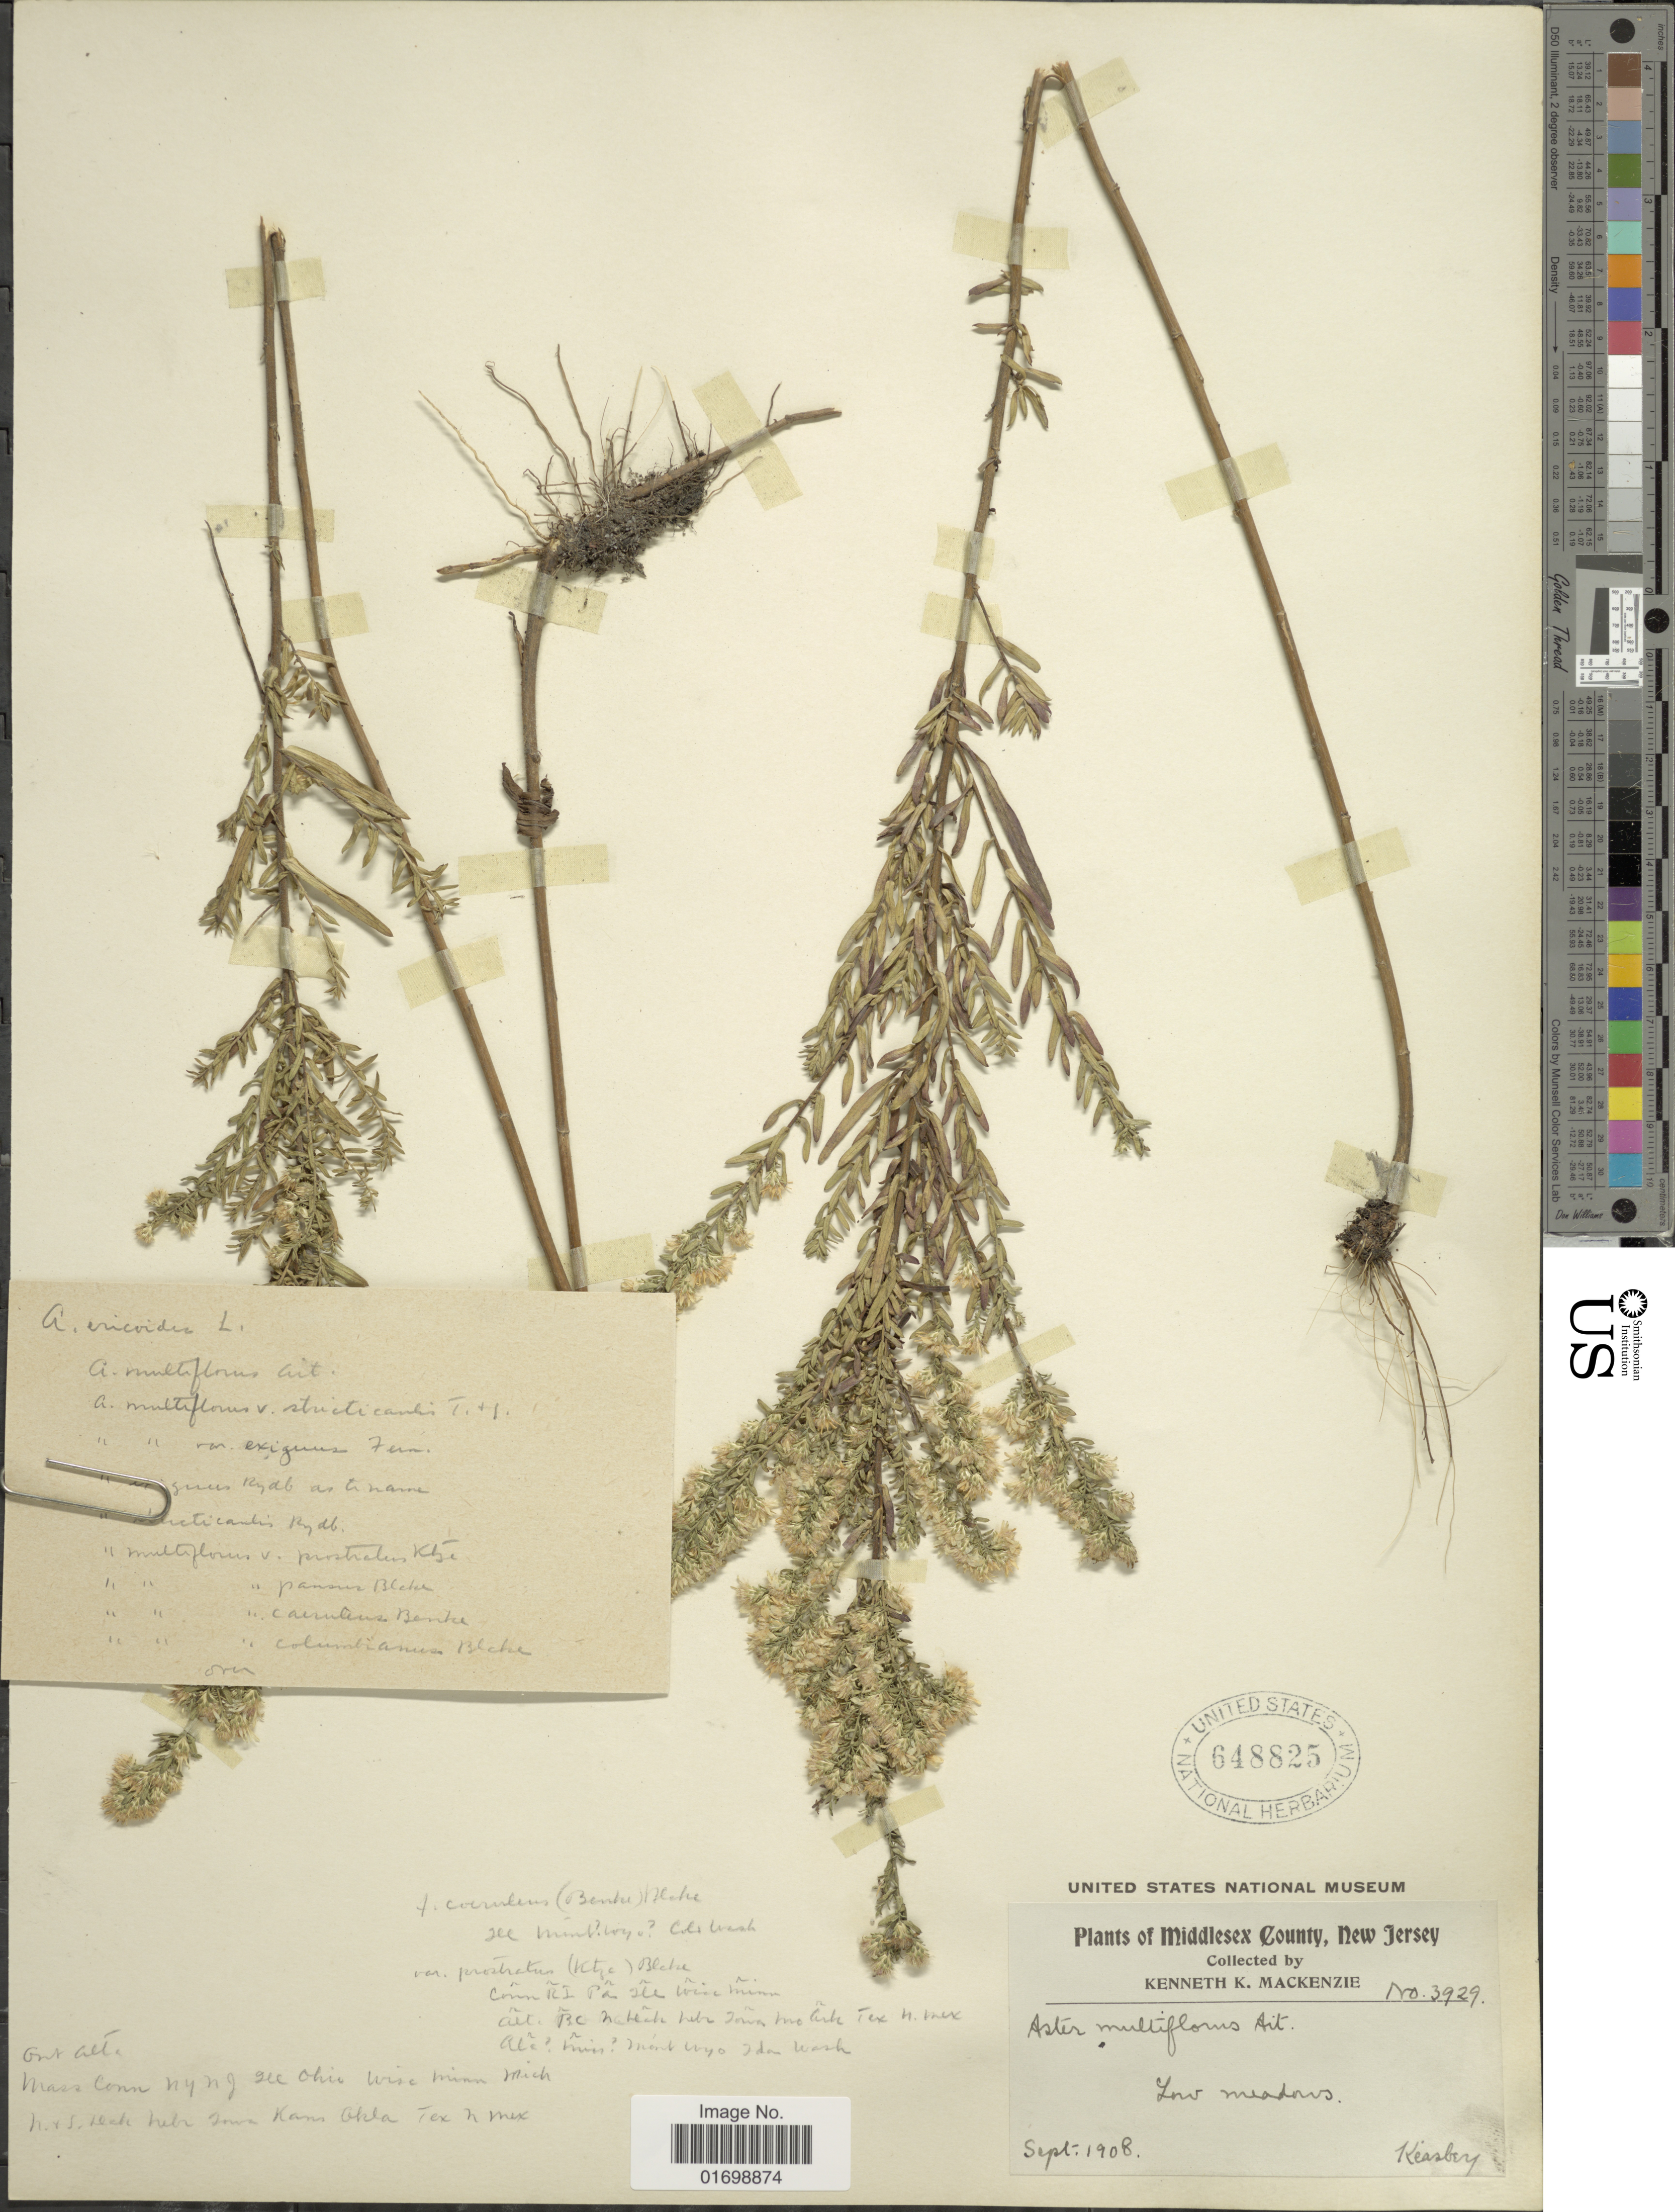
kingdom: Plantae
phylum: Tracheophyta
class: Magnoliopsida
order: Asterales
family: Asteraceae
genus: Symphyotrichum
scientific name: Symphyotrichum ericoides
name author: (L.) G.L. Nesom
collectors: K. K. Mackenzie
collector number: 3929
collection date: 1908-09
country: United States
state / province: New Jersey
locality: Middlesex County, low meadows, Keasbey.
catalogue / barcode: US 648825